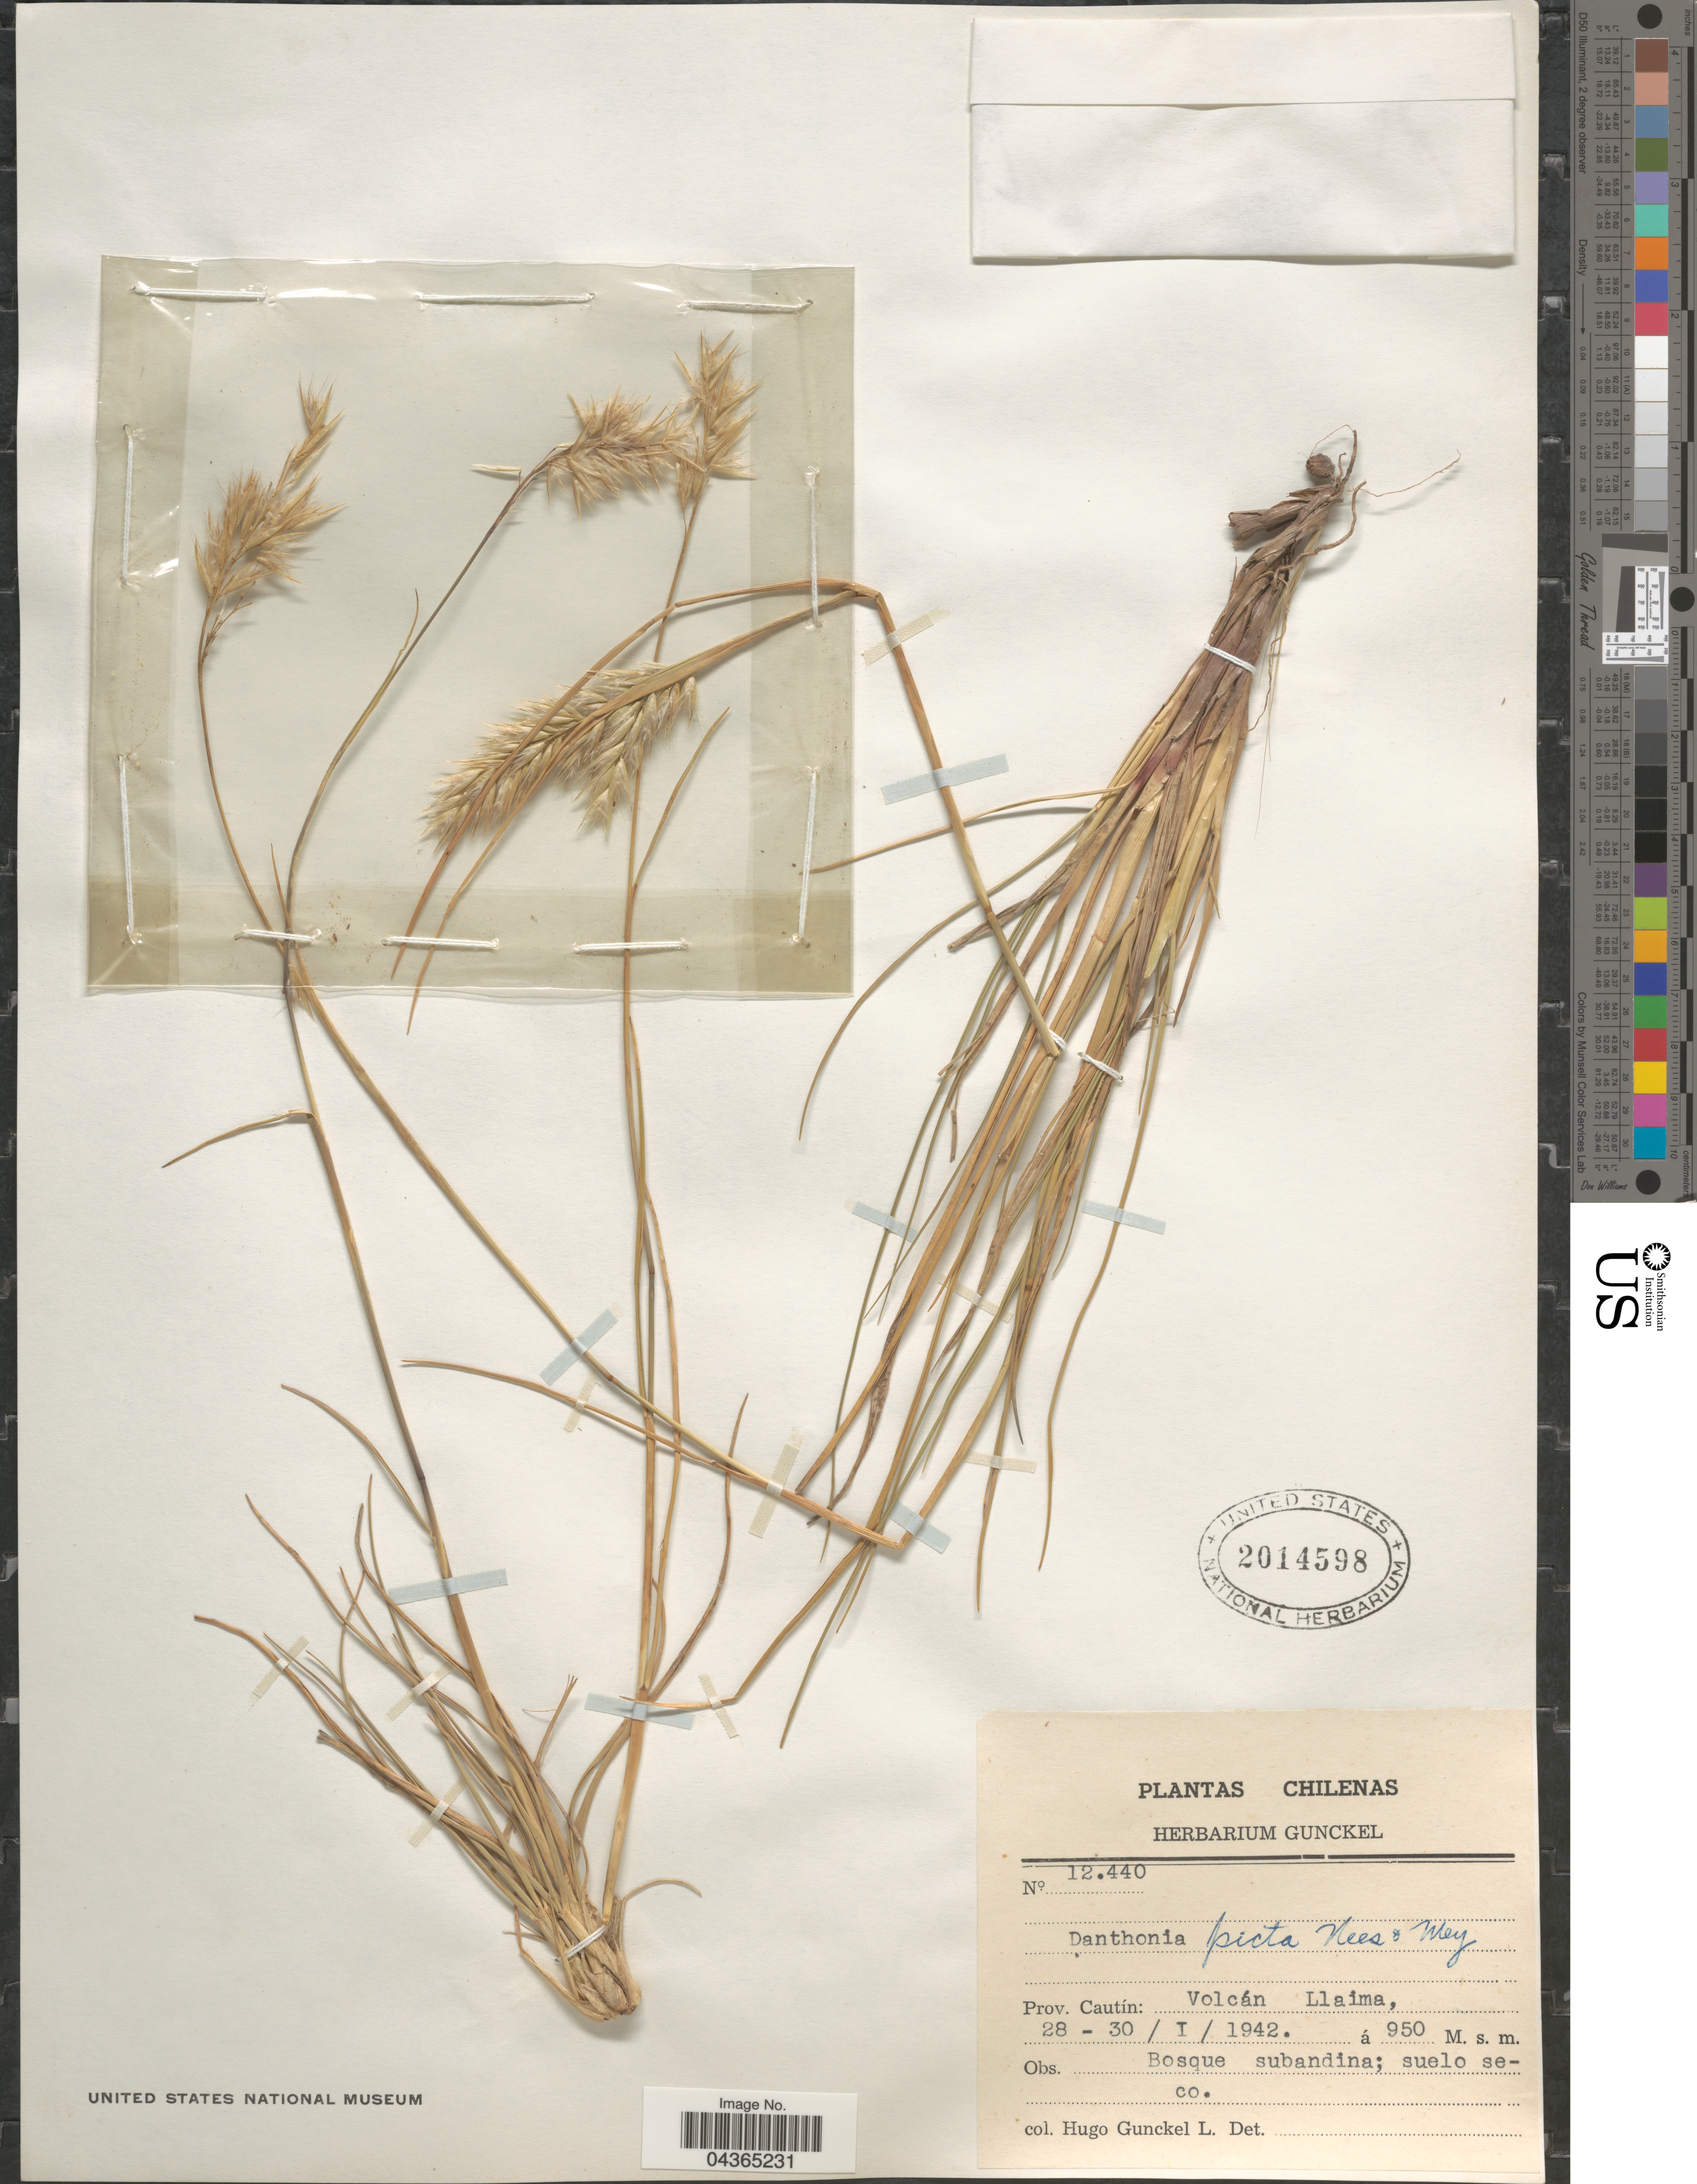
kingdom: Plantae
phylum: Tracheophyta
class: Liliopsida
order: Poales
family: Poaceae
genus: Rytidosperma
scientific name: Rytidosperma pictum var. pictum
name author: (Nees & Meyen) Nicora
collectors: H. Gunckel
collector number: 12440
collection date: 1942-01-28/1942-01-30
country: Chile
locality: Prov. Cautín: Volcán Llaima.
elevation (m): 950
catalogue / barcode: US 2014598